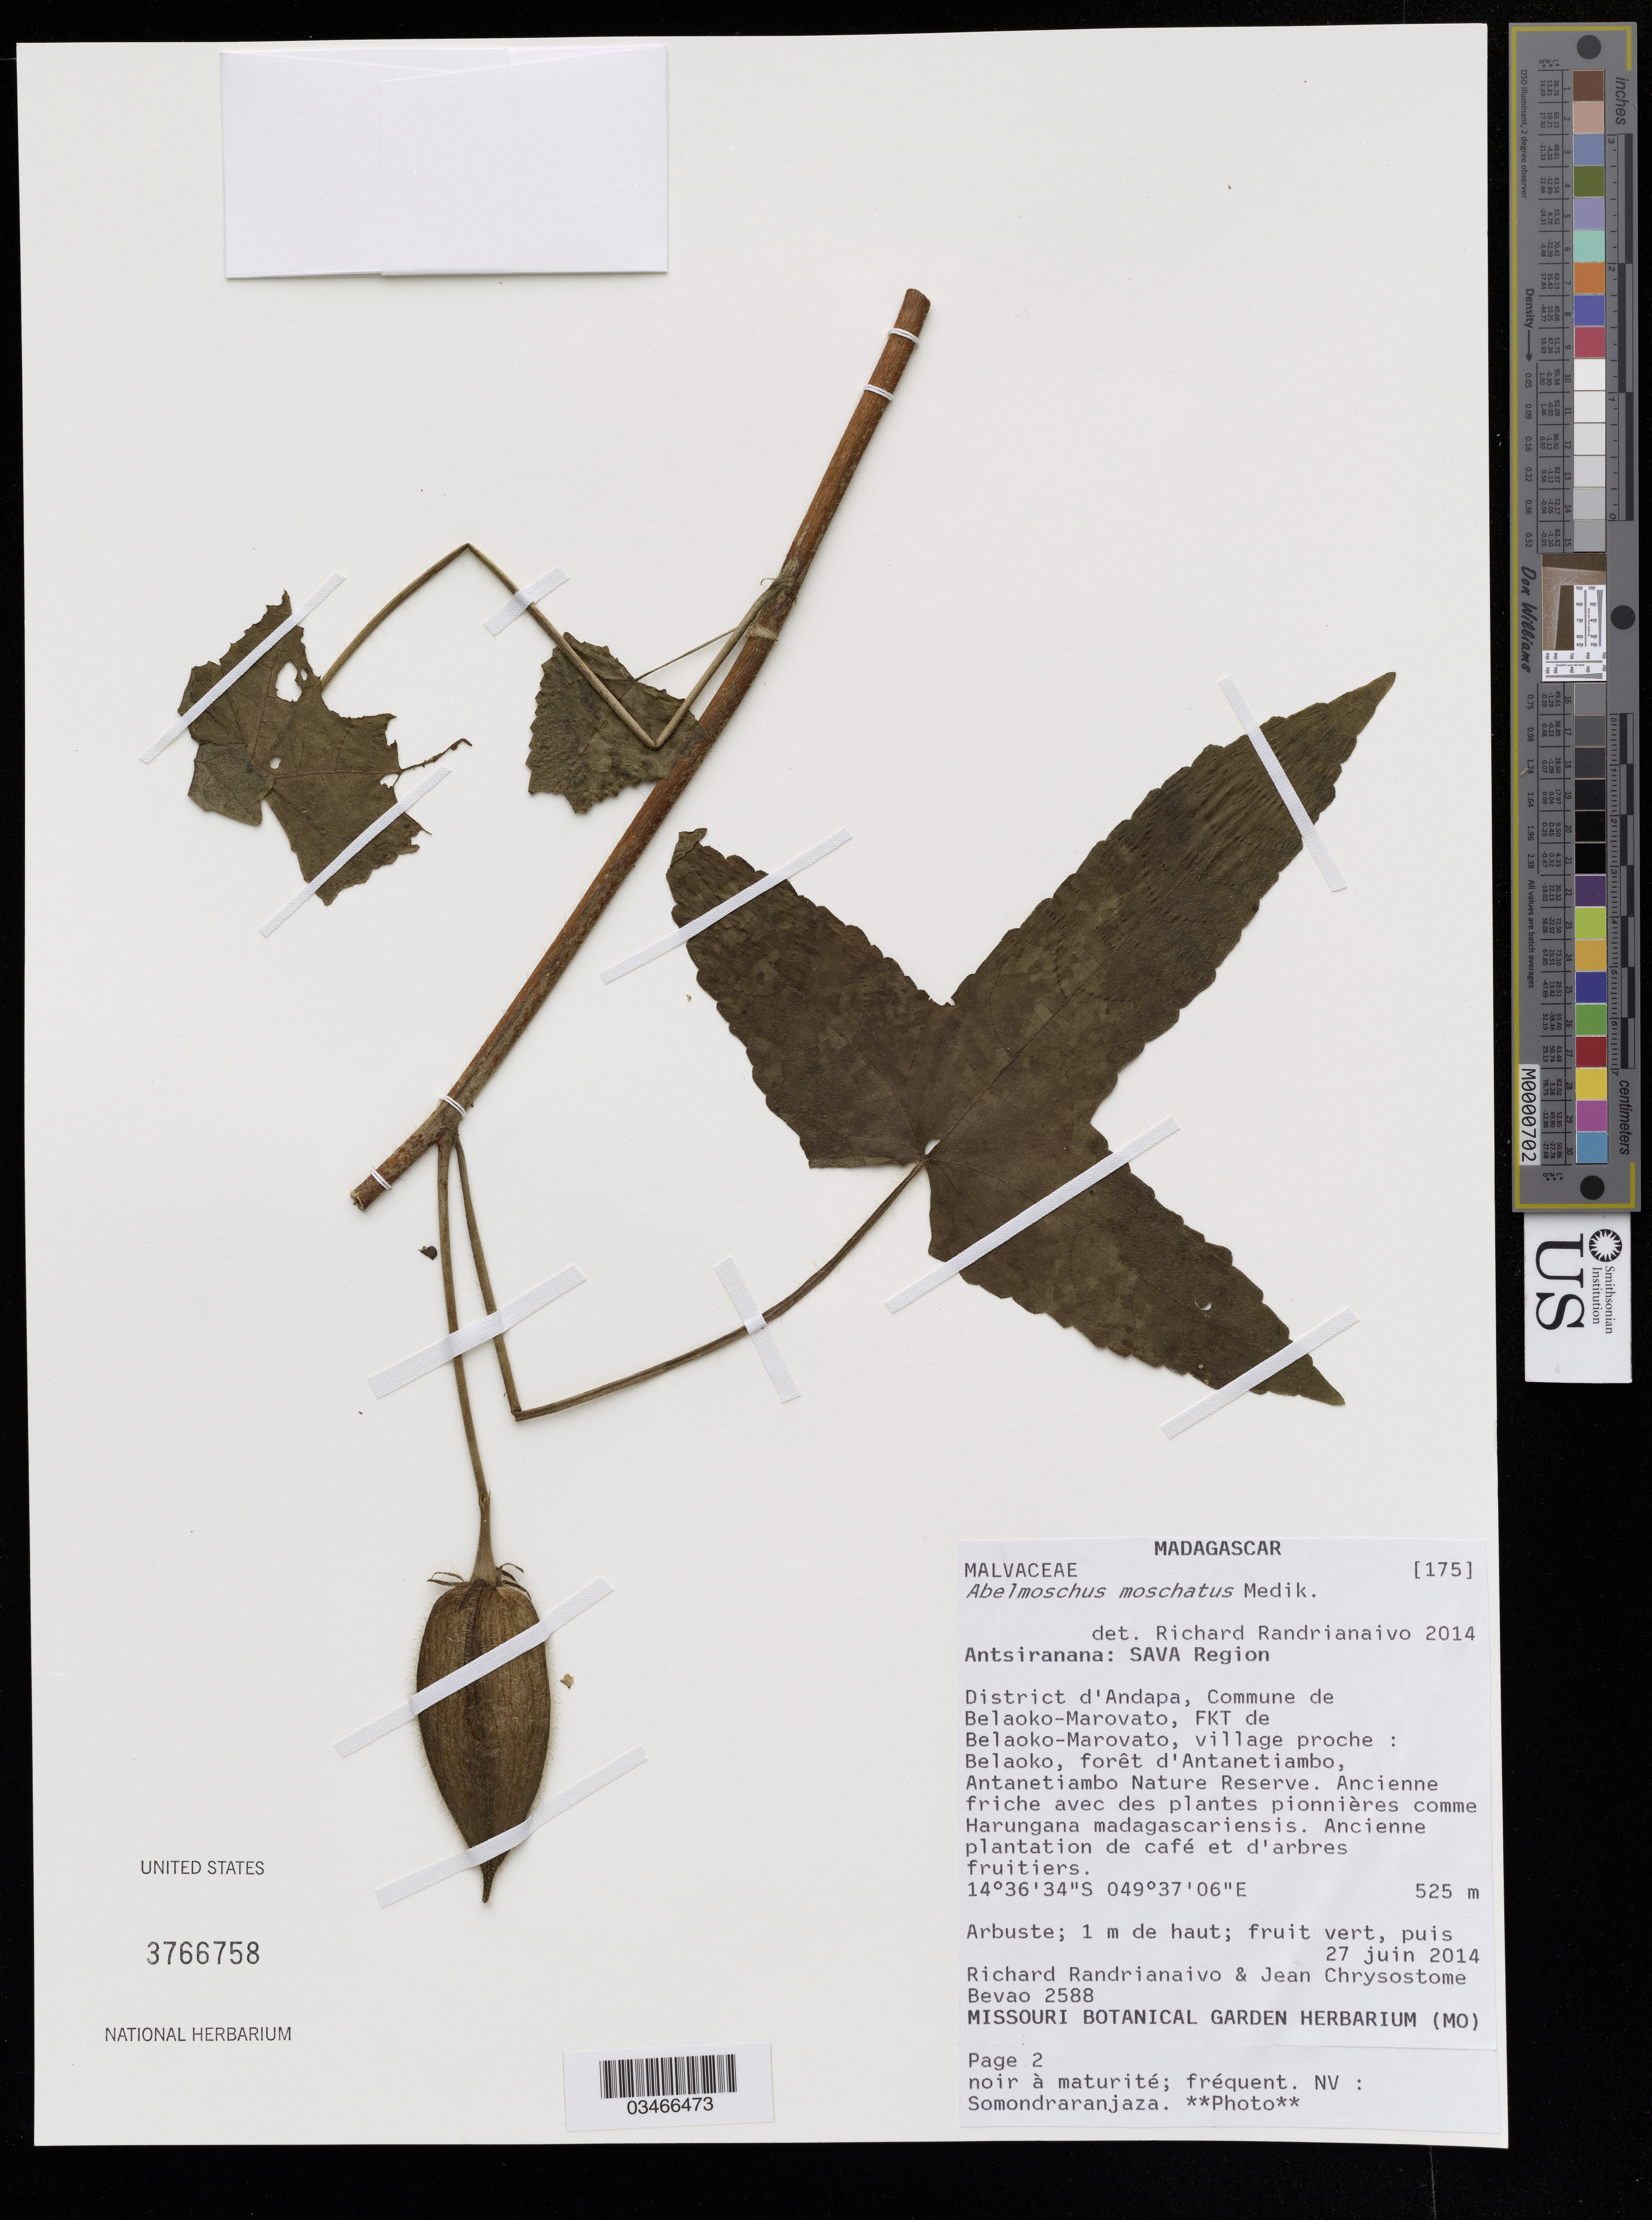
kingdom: Plantae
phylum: Tracheophyta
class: Magnoliopsida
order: Malvales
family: Malvaceae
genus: Abelmoschus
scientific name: Abelmoschus moschatus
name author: Medik.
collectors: R. Randrianaivo & J. Chrysostome Bevao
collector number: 2588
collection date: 2014-06-27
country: Madagascar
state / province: Antsiranana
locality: Sava Region. District d'Andapa, Commune de Belaoko-Marovato, FKT de Belaoko-Marovato, village proche: Belaoko, forêt d'Antanetiambo, Antanetiambo Nature Reserve.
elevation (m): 525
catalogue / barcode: US 3766758